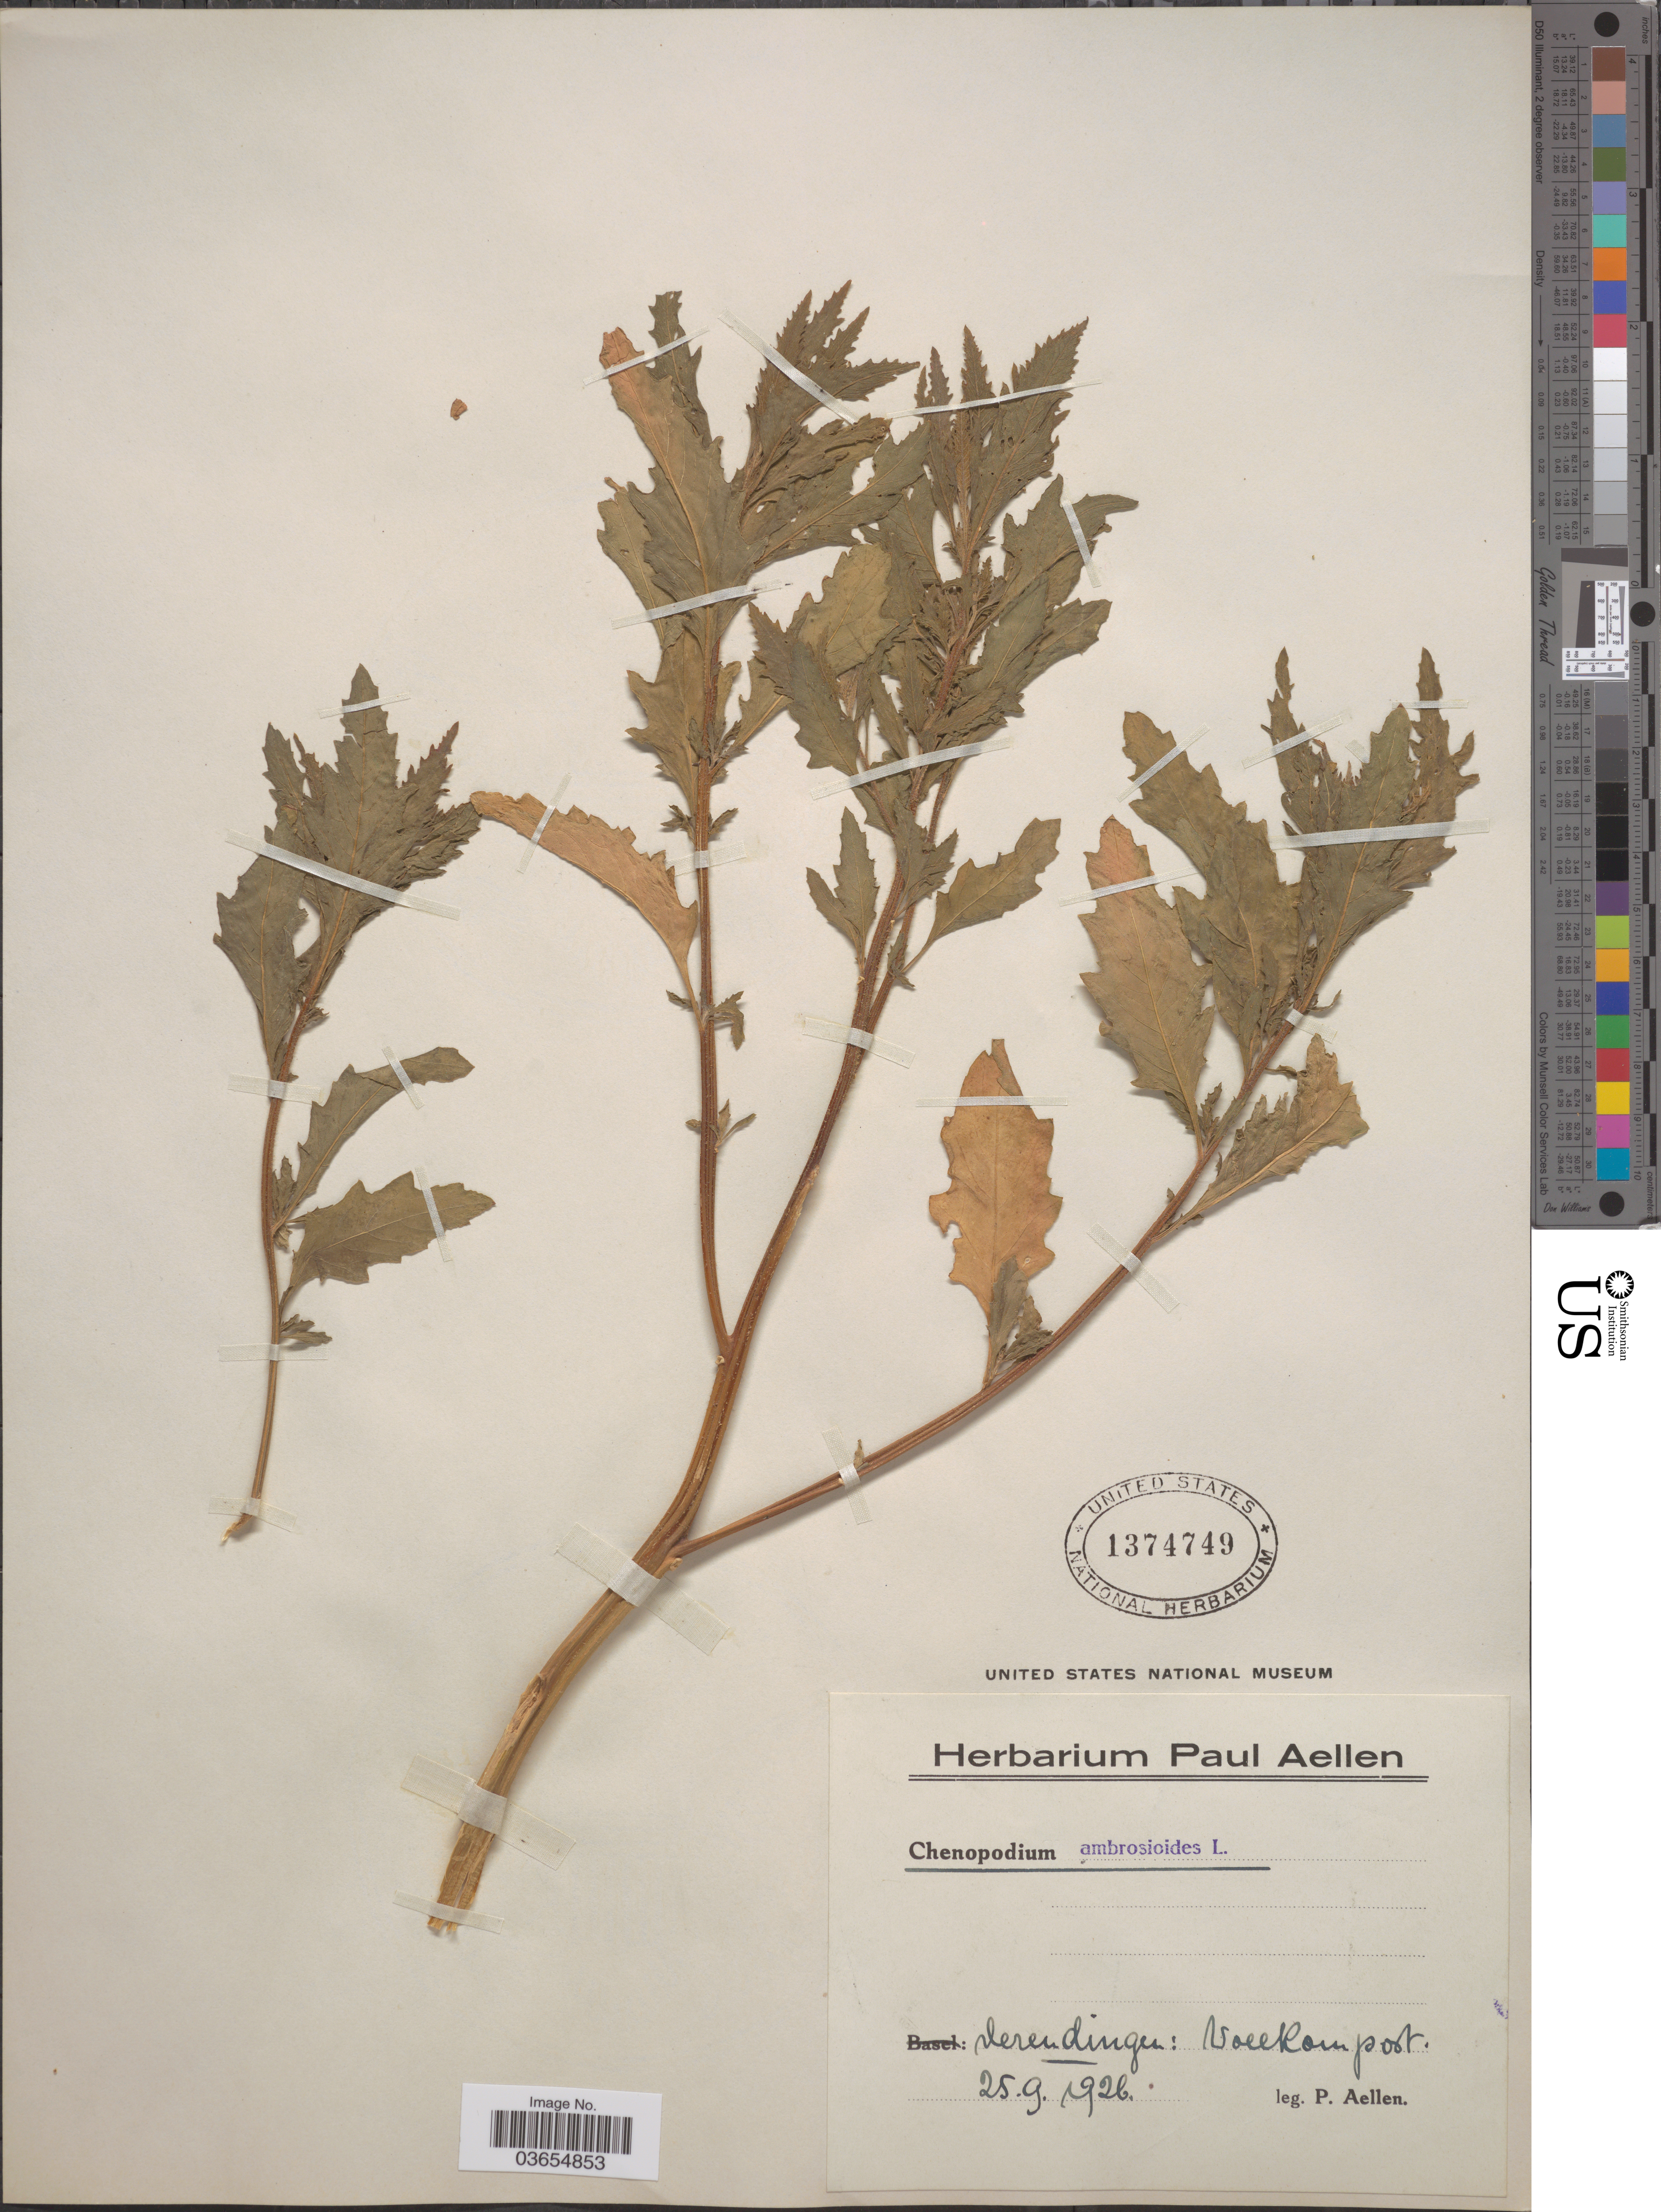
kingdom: Plantae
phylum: Tracheophyta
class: Magnoliopsida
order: Caryophyllales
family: Amaranthaceae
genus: Chenopodium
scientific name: Chenopodium ambrosioides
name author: L.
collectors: P. Aellen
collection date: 1926-09-25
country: Switzerland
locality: Derendingen: Vollkompost.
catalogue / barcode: US 1374749